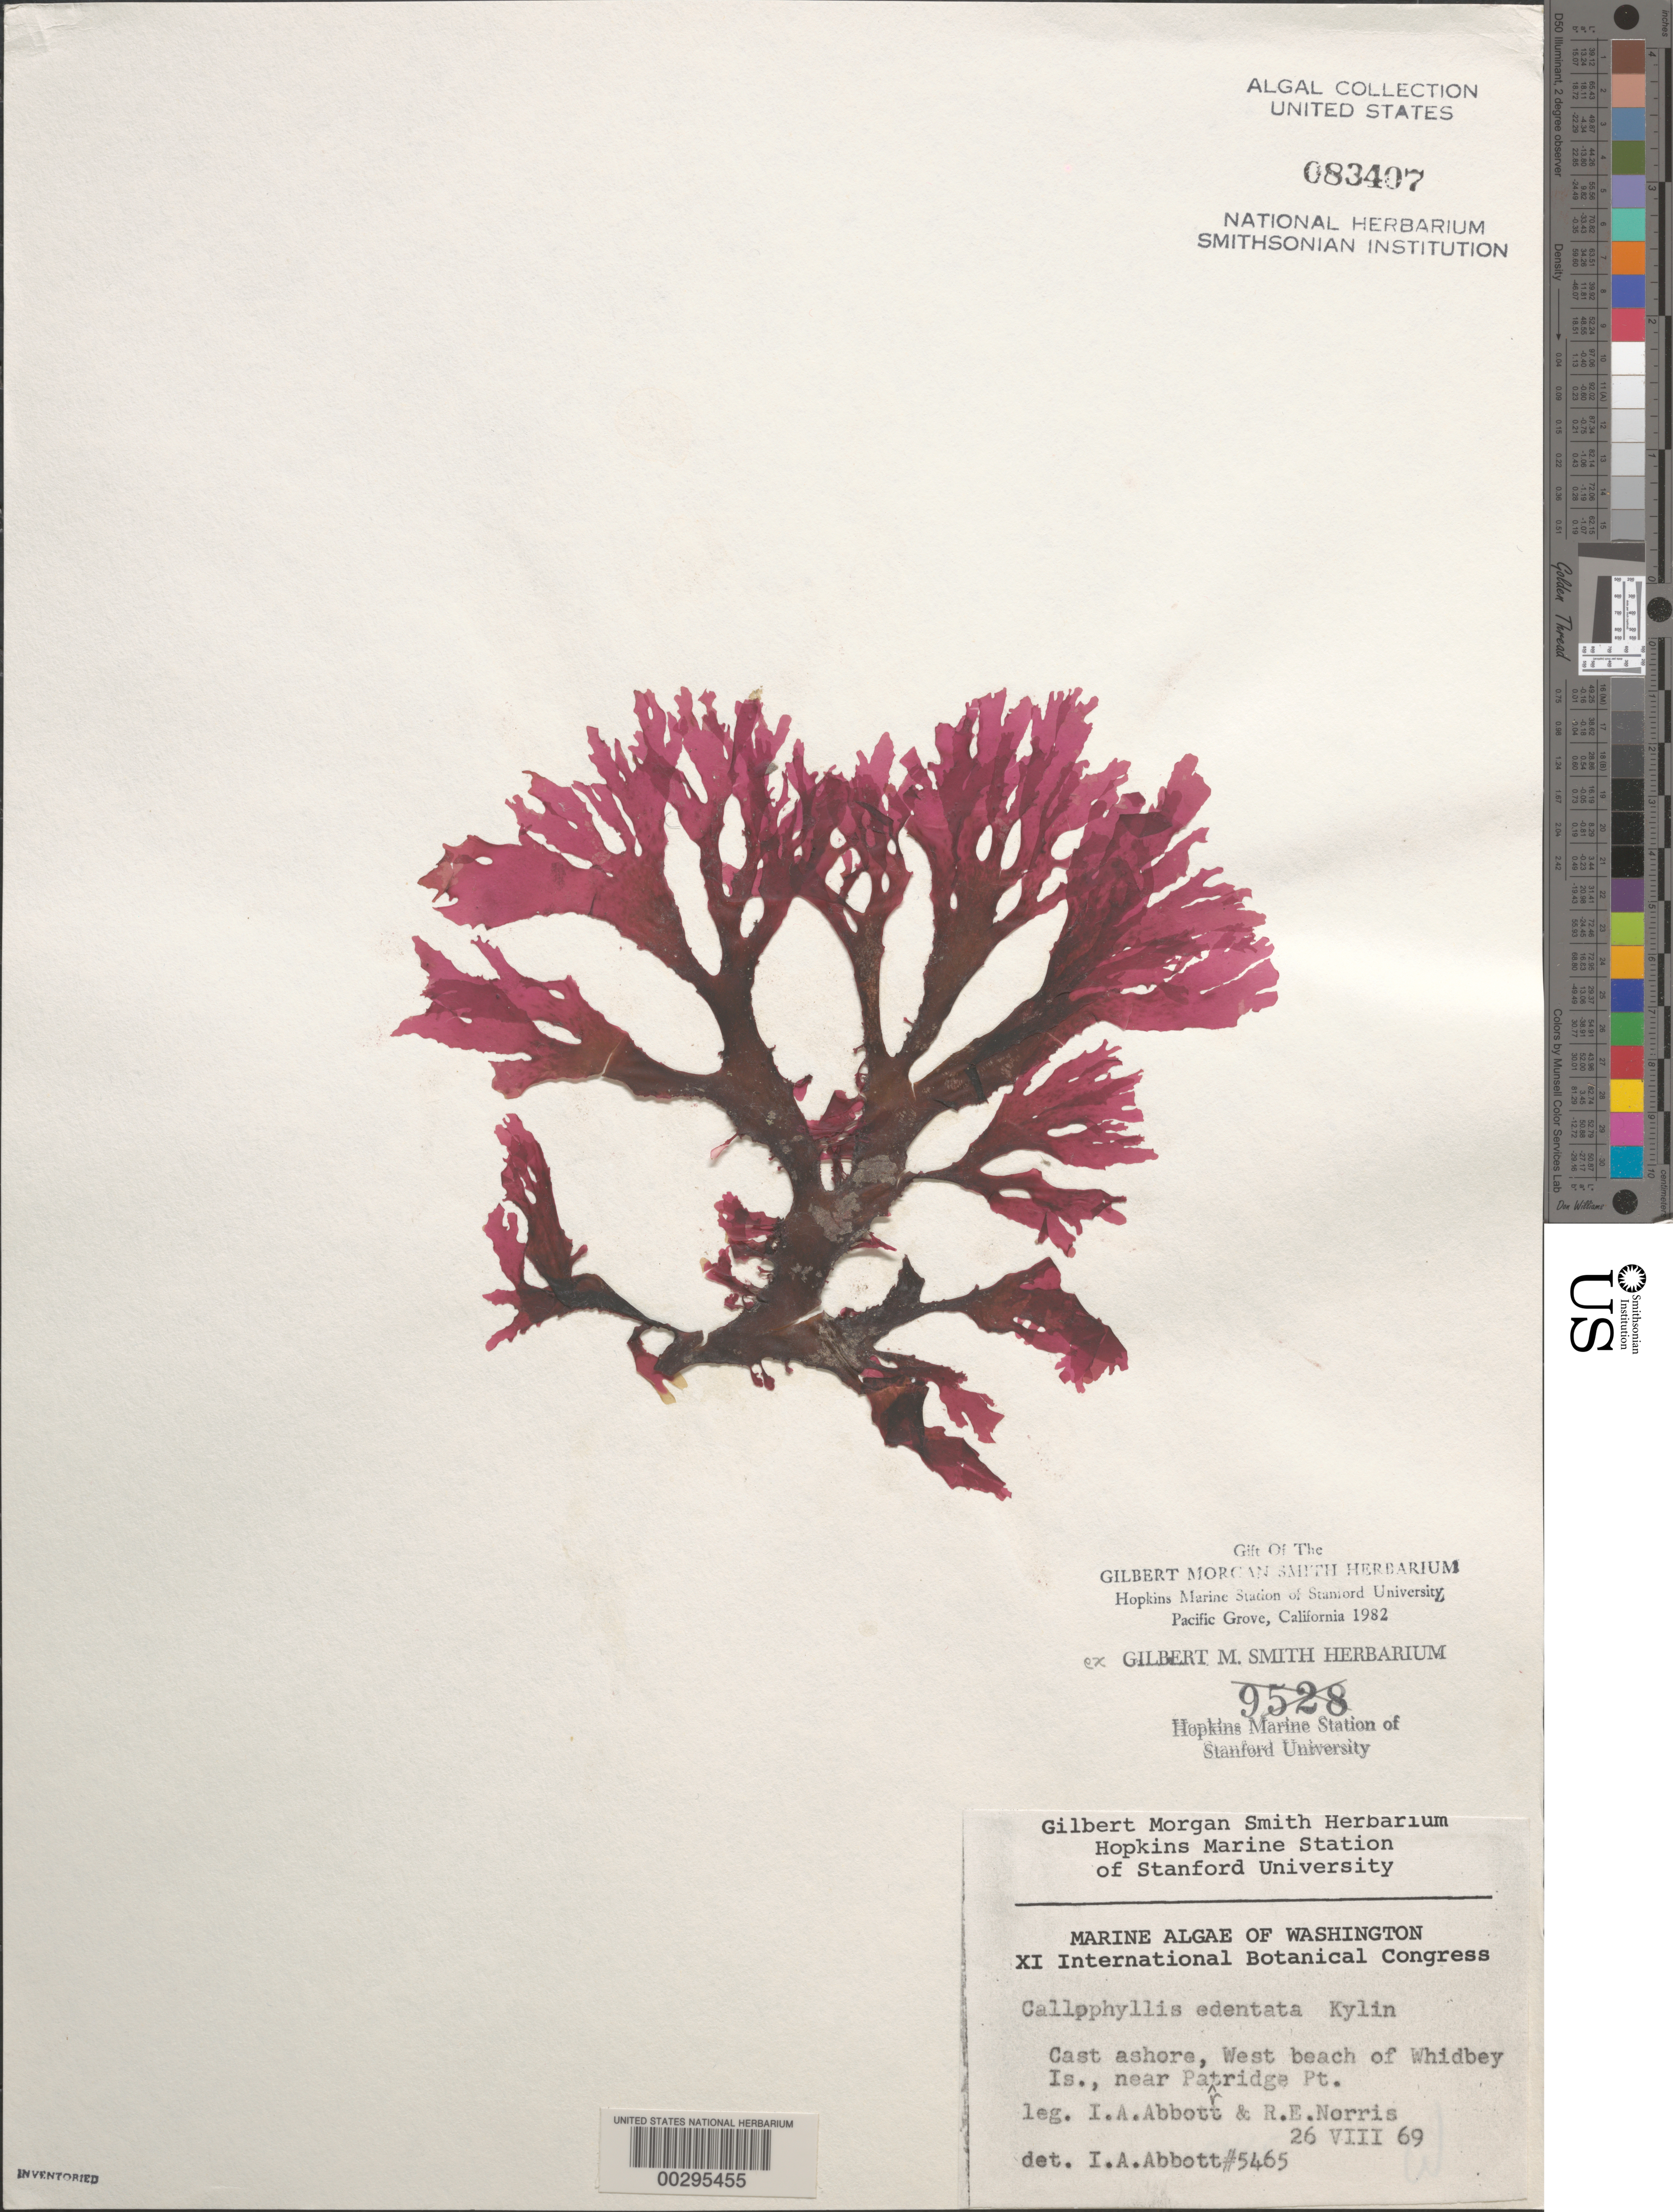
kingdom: Plantae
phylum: Rhodophyta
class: Florideophyceae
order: Gigartinales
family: Kallymeniaceae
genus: Callophyllis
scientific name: Callophyllis edentata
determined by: Abbott, Isabella A.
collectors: I. A. Abbott & R. E. Norris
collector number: IAA 5465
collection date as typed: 26 Aug 1969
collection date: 1969-08-26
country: United States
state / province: Washington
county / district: Island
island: Whidbey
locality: West Beach near Partridge Point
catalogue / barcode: US 83407